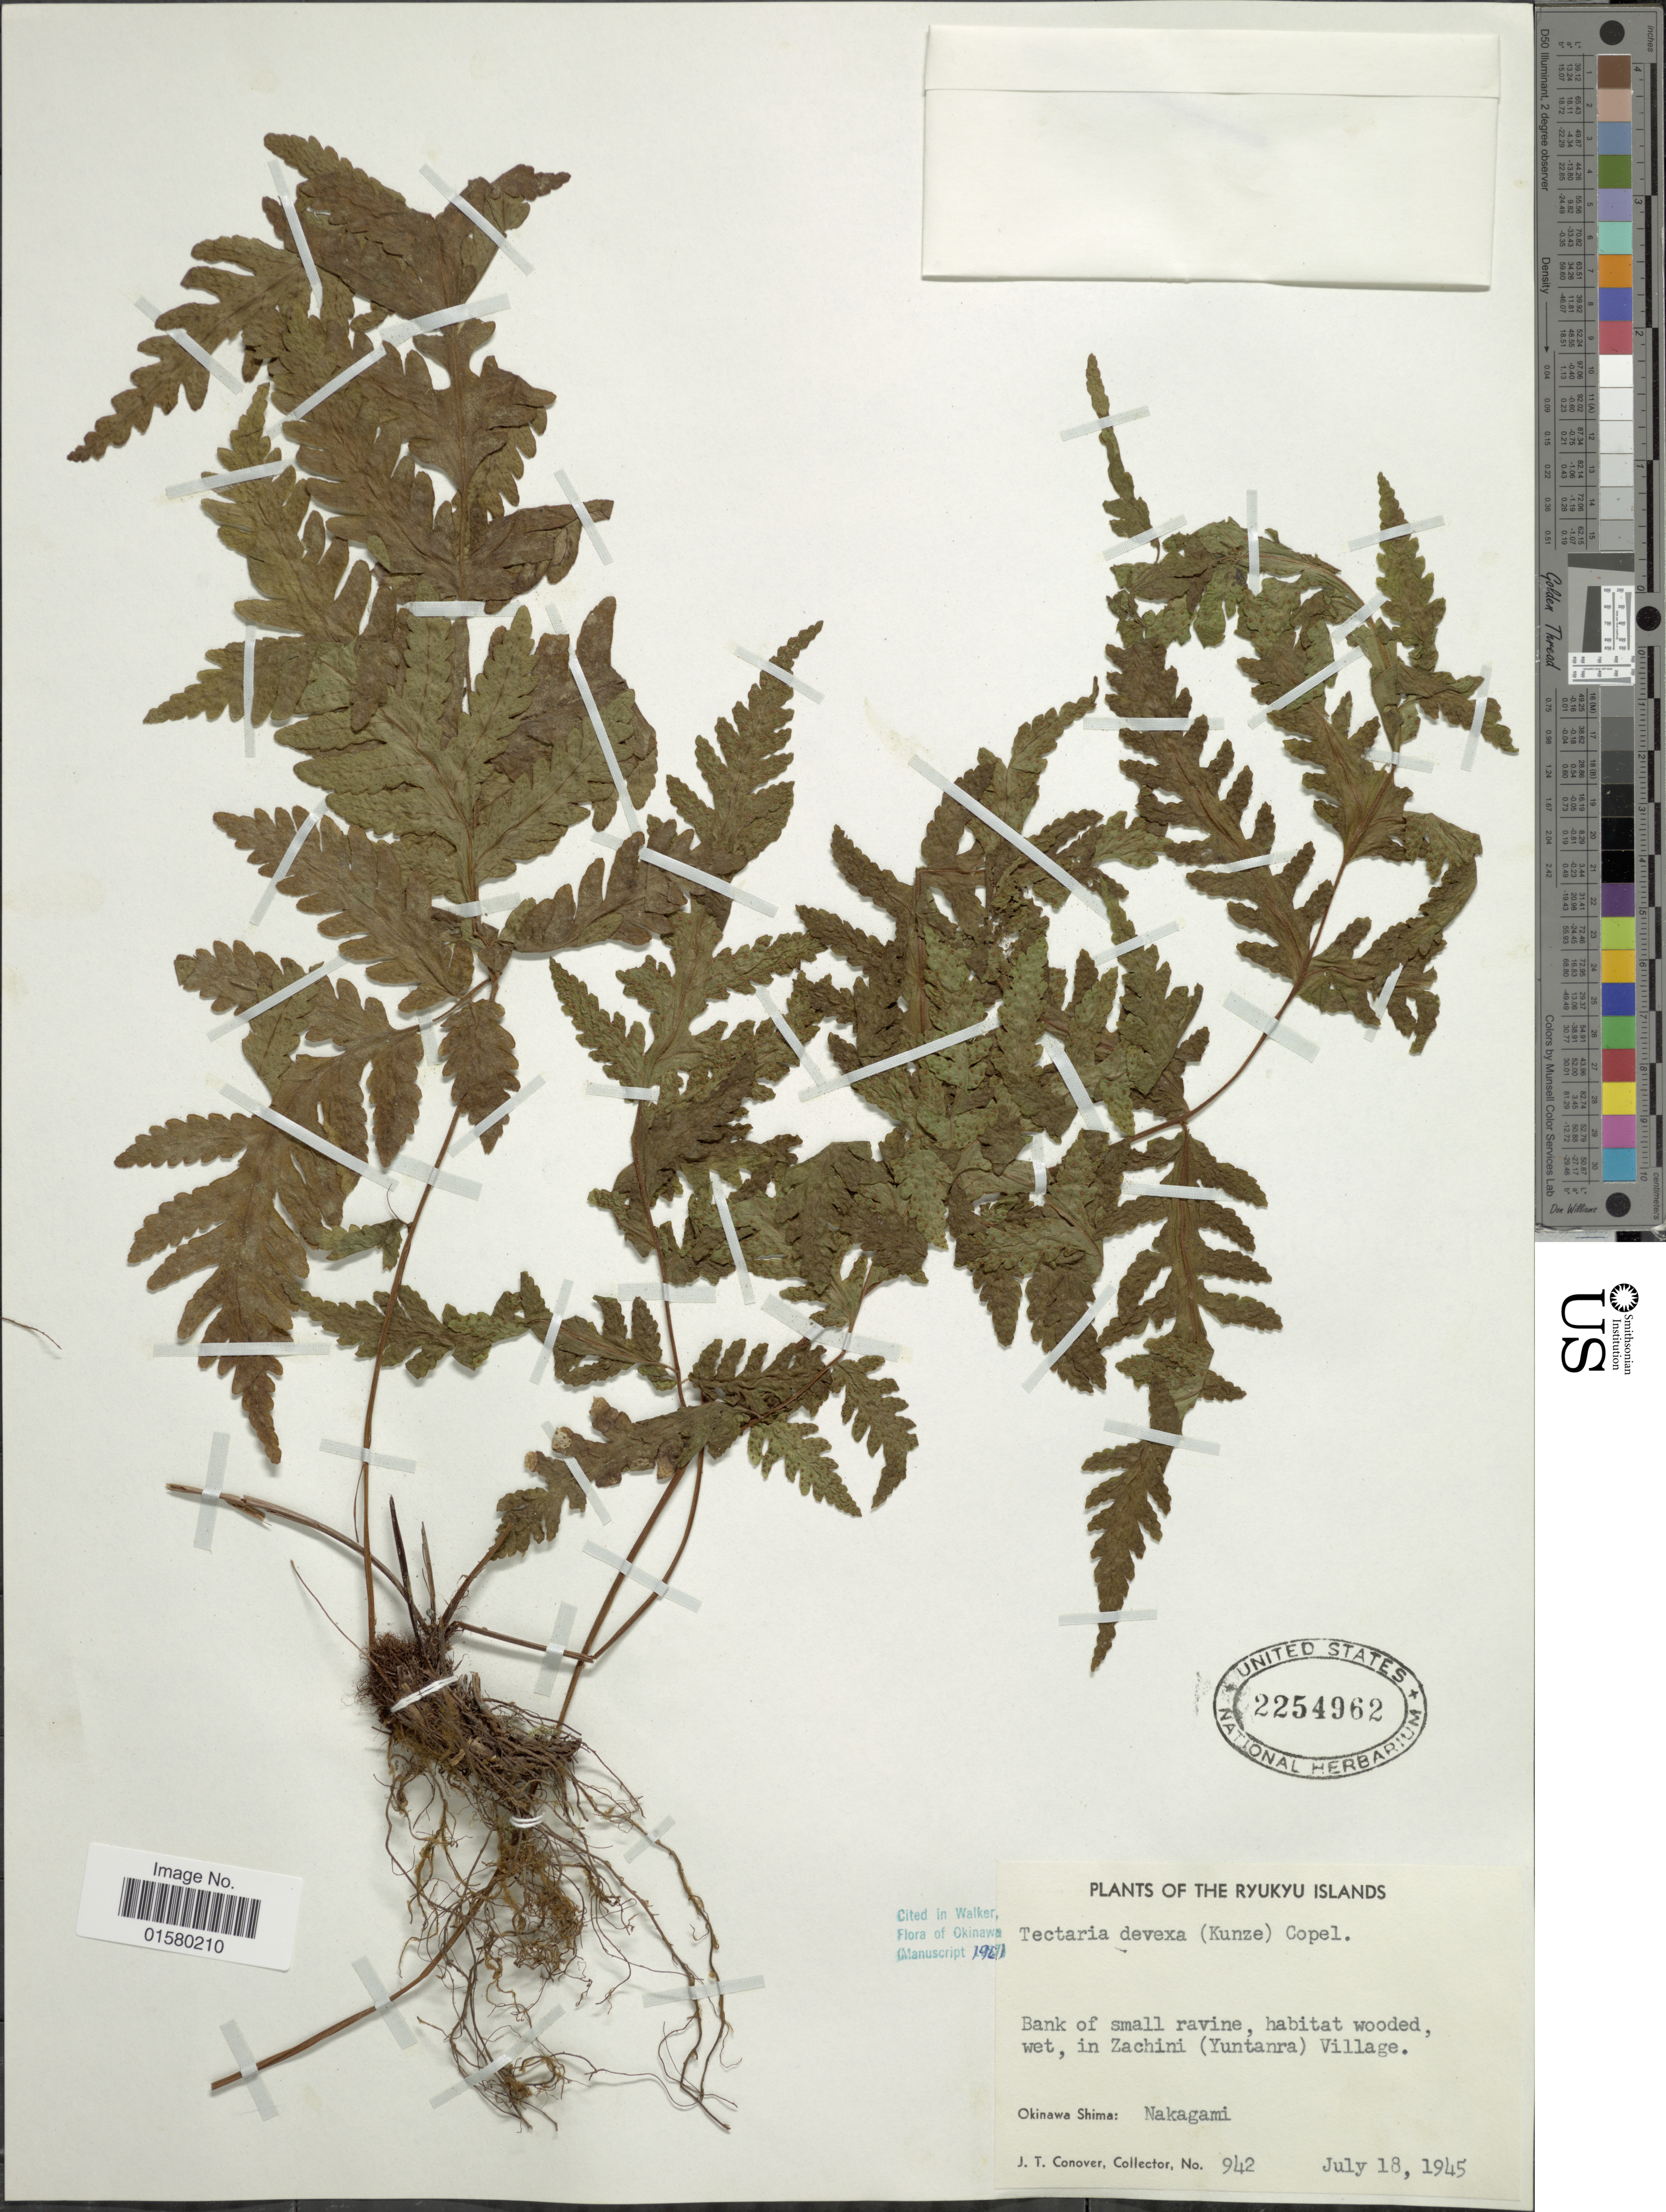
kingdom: Plantae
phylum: Tracheophyta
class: Polypodiopsida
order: Polypodiales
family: Tectariaceae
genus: Tectaria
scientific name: Tectaria devexa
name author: (Kunze) Copel.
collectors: J. T. Conover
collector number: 942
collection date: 1945-07-18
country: Japan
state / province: Okinawa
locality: Ryukyu Islands, in Zachini (Yuntanra) Village, Okinawa Shima: Nakagami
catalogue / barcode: US 2254962